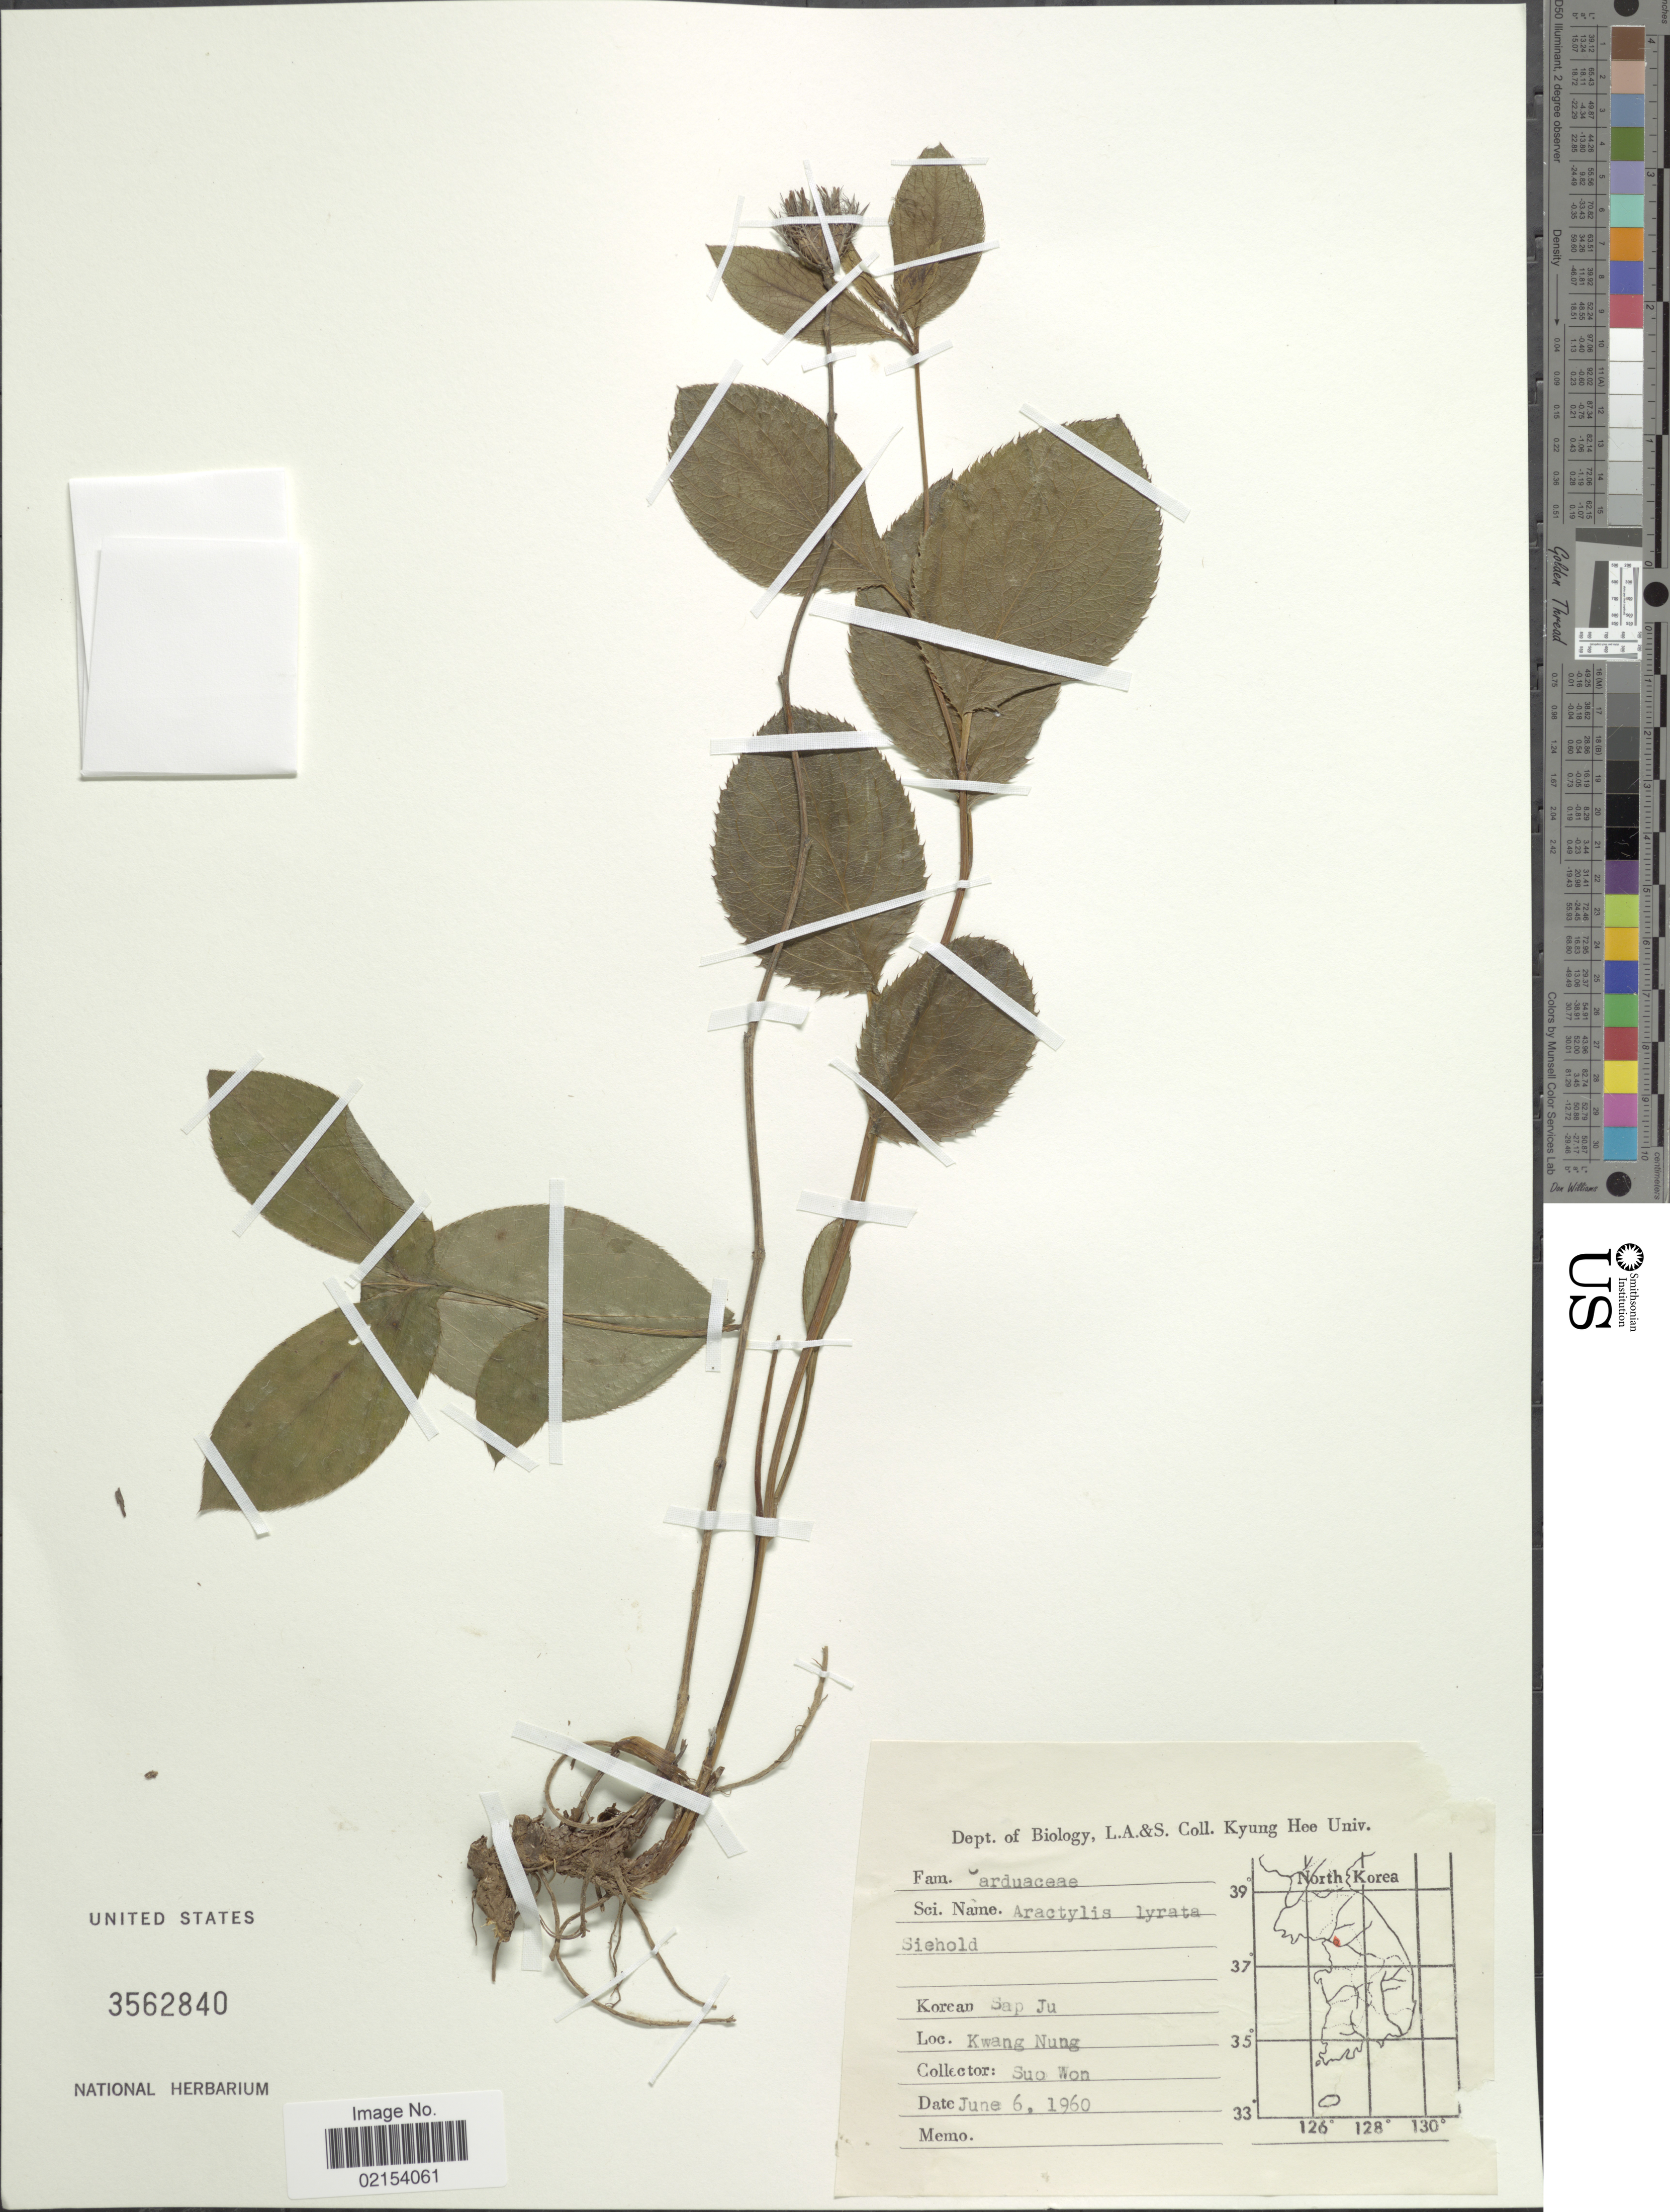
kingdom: Plantae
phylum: Tracheophyta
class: Magnoliopsida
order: Asterales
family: Asteraceae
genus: Atractylodes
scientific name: Atractylodes lancea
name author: (Thunb.) DC.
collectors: S. Won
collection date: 1960-06-06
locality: Kwang Nung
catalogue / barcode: US 3562840